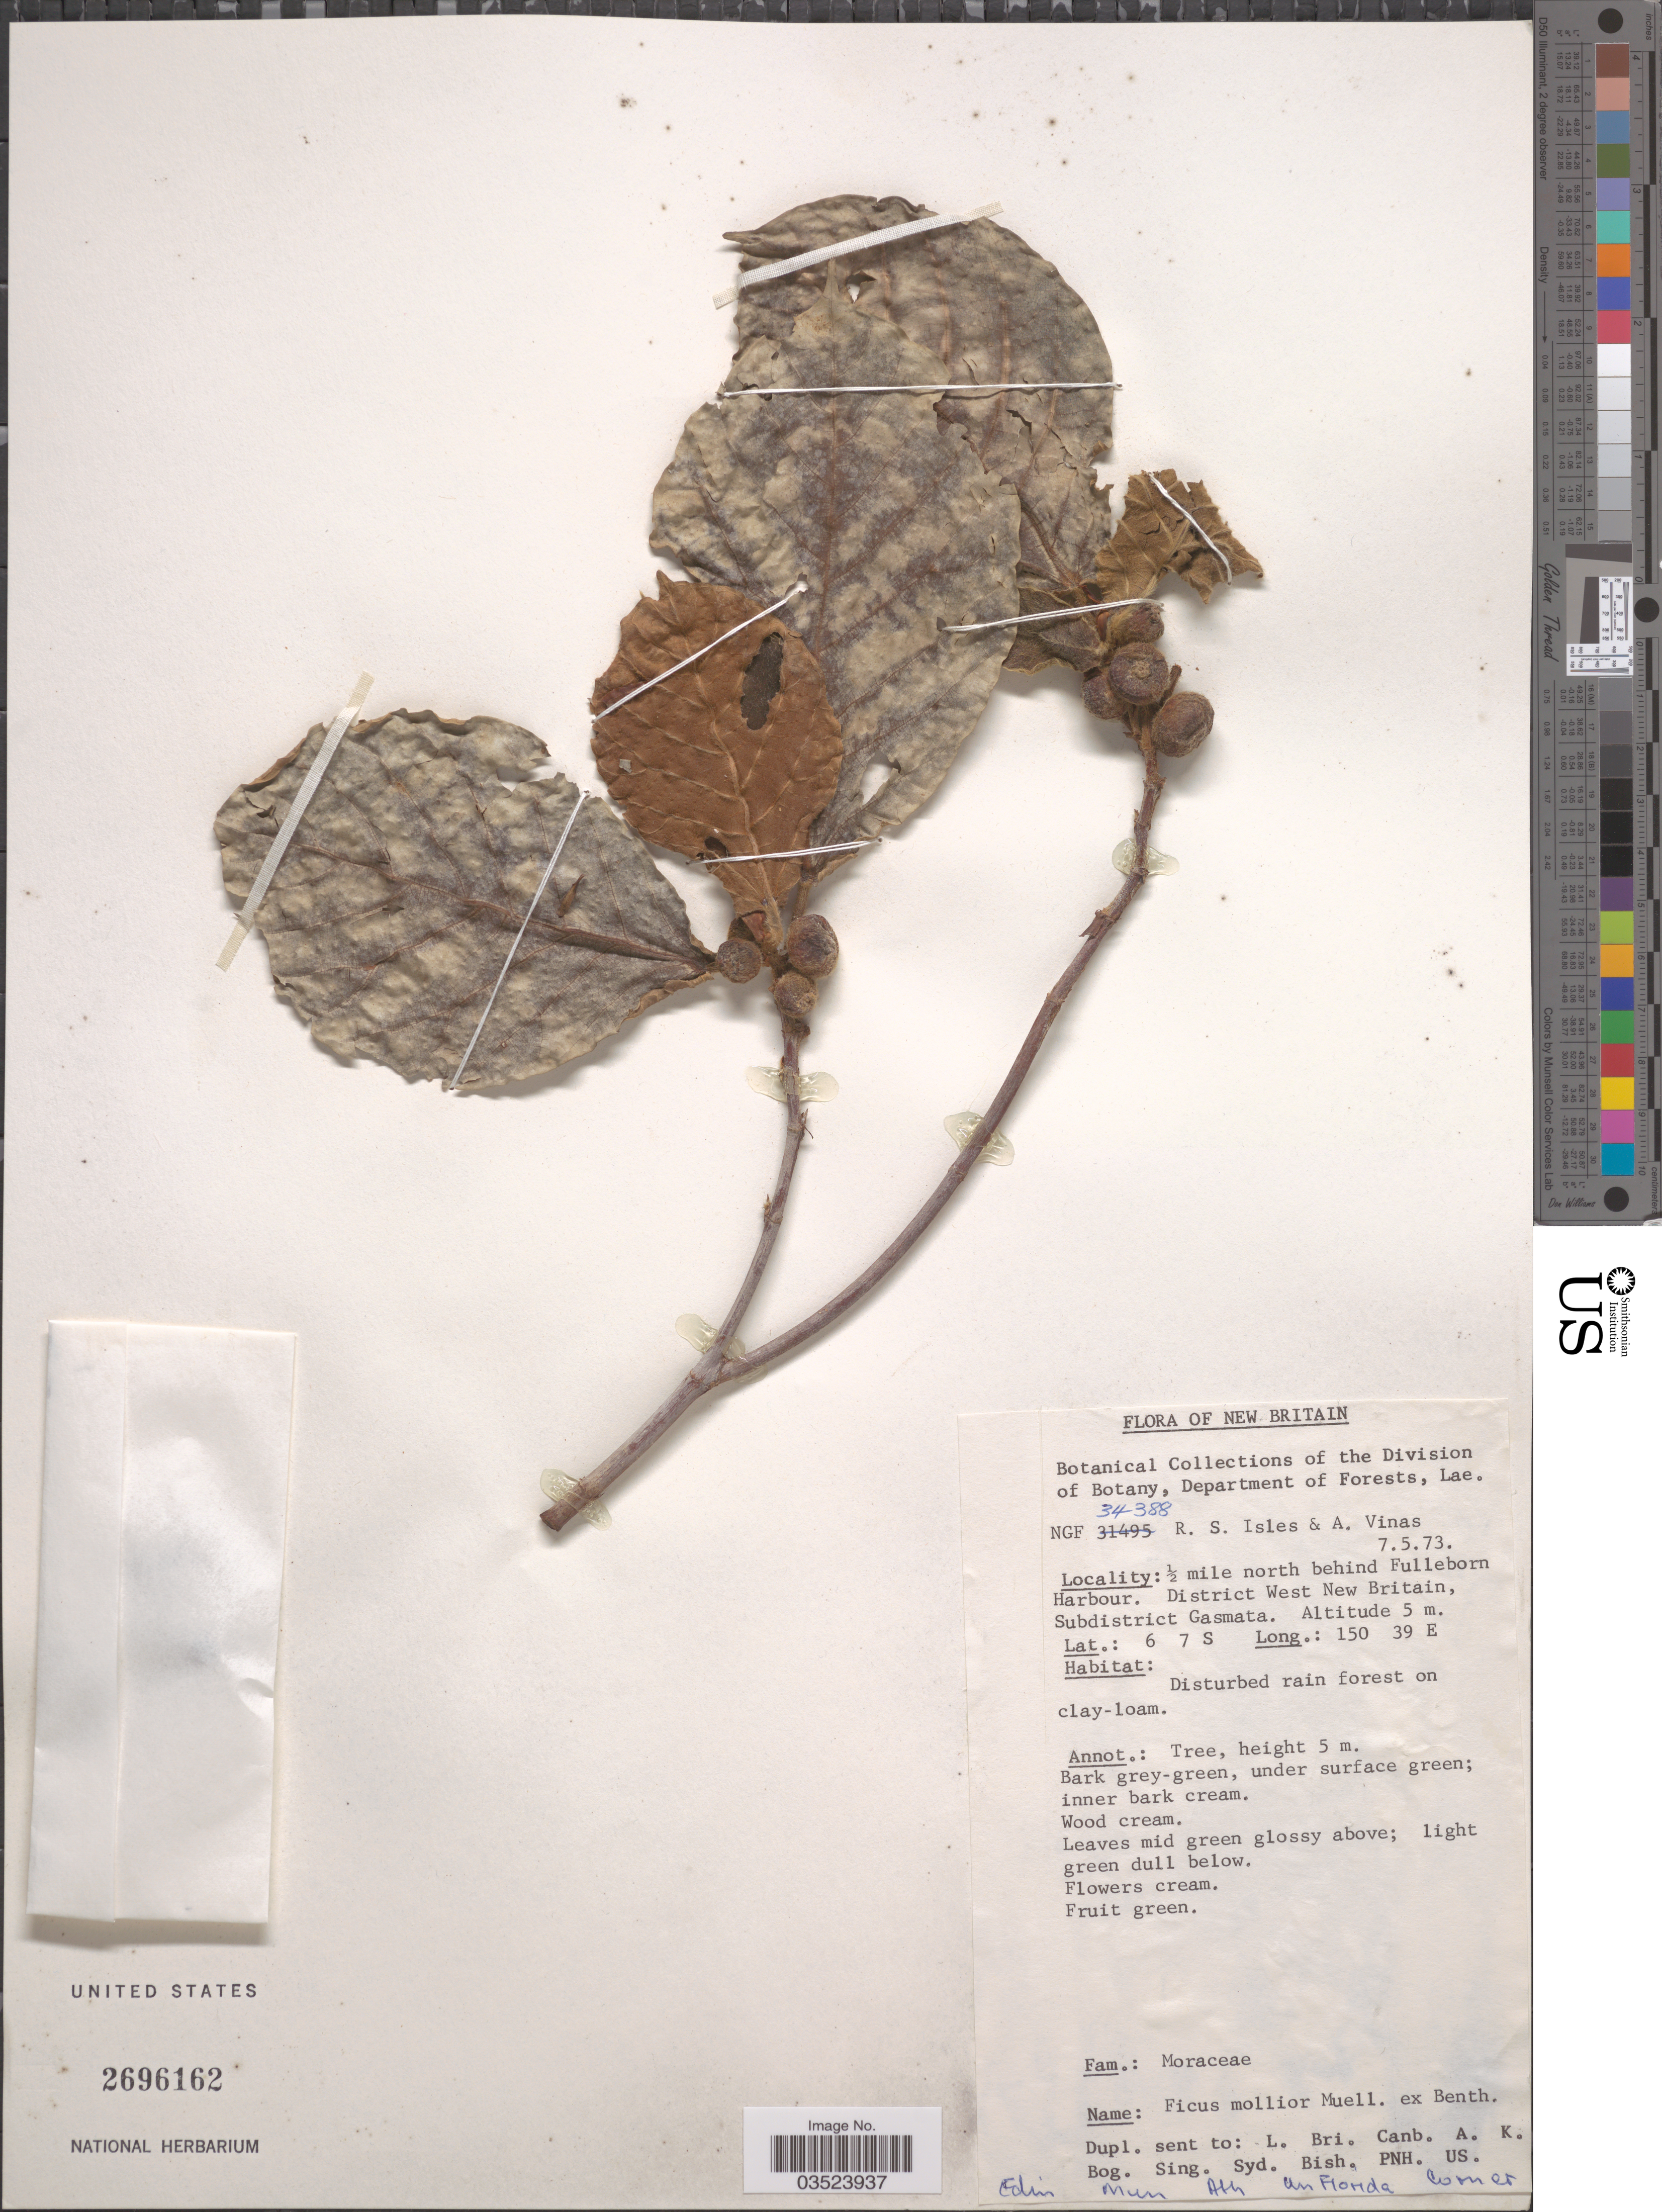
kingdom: Plantae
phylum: Tracheophyta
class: Magnoliopsida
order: Rosales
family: Moraceae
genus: Ficus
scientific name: Ficus mollior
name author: F. Muell. ex Benth.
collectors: R. Isles & A. Vinas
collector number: NGF34388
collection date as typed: Transcribed d/m/y: 7/5/73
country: Papua New Guinea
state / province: West New Britain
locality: ½ mile north behind Fulleborn Harbour. District West New Britain, Subdistrict Gasmata. New Britain.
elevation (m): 5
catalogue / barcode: US 2696162